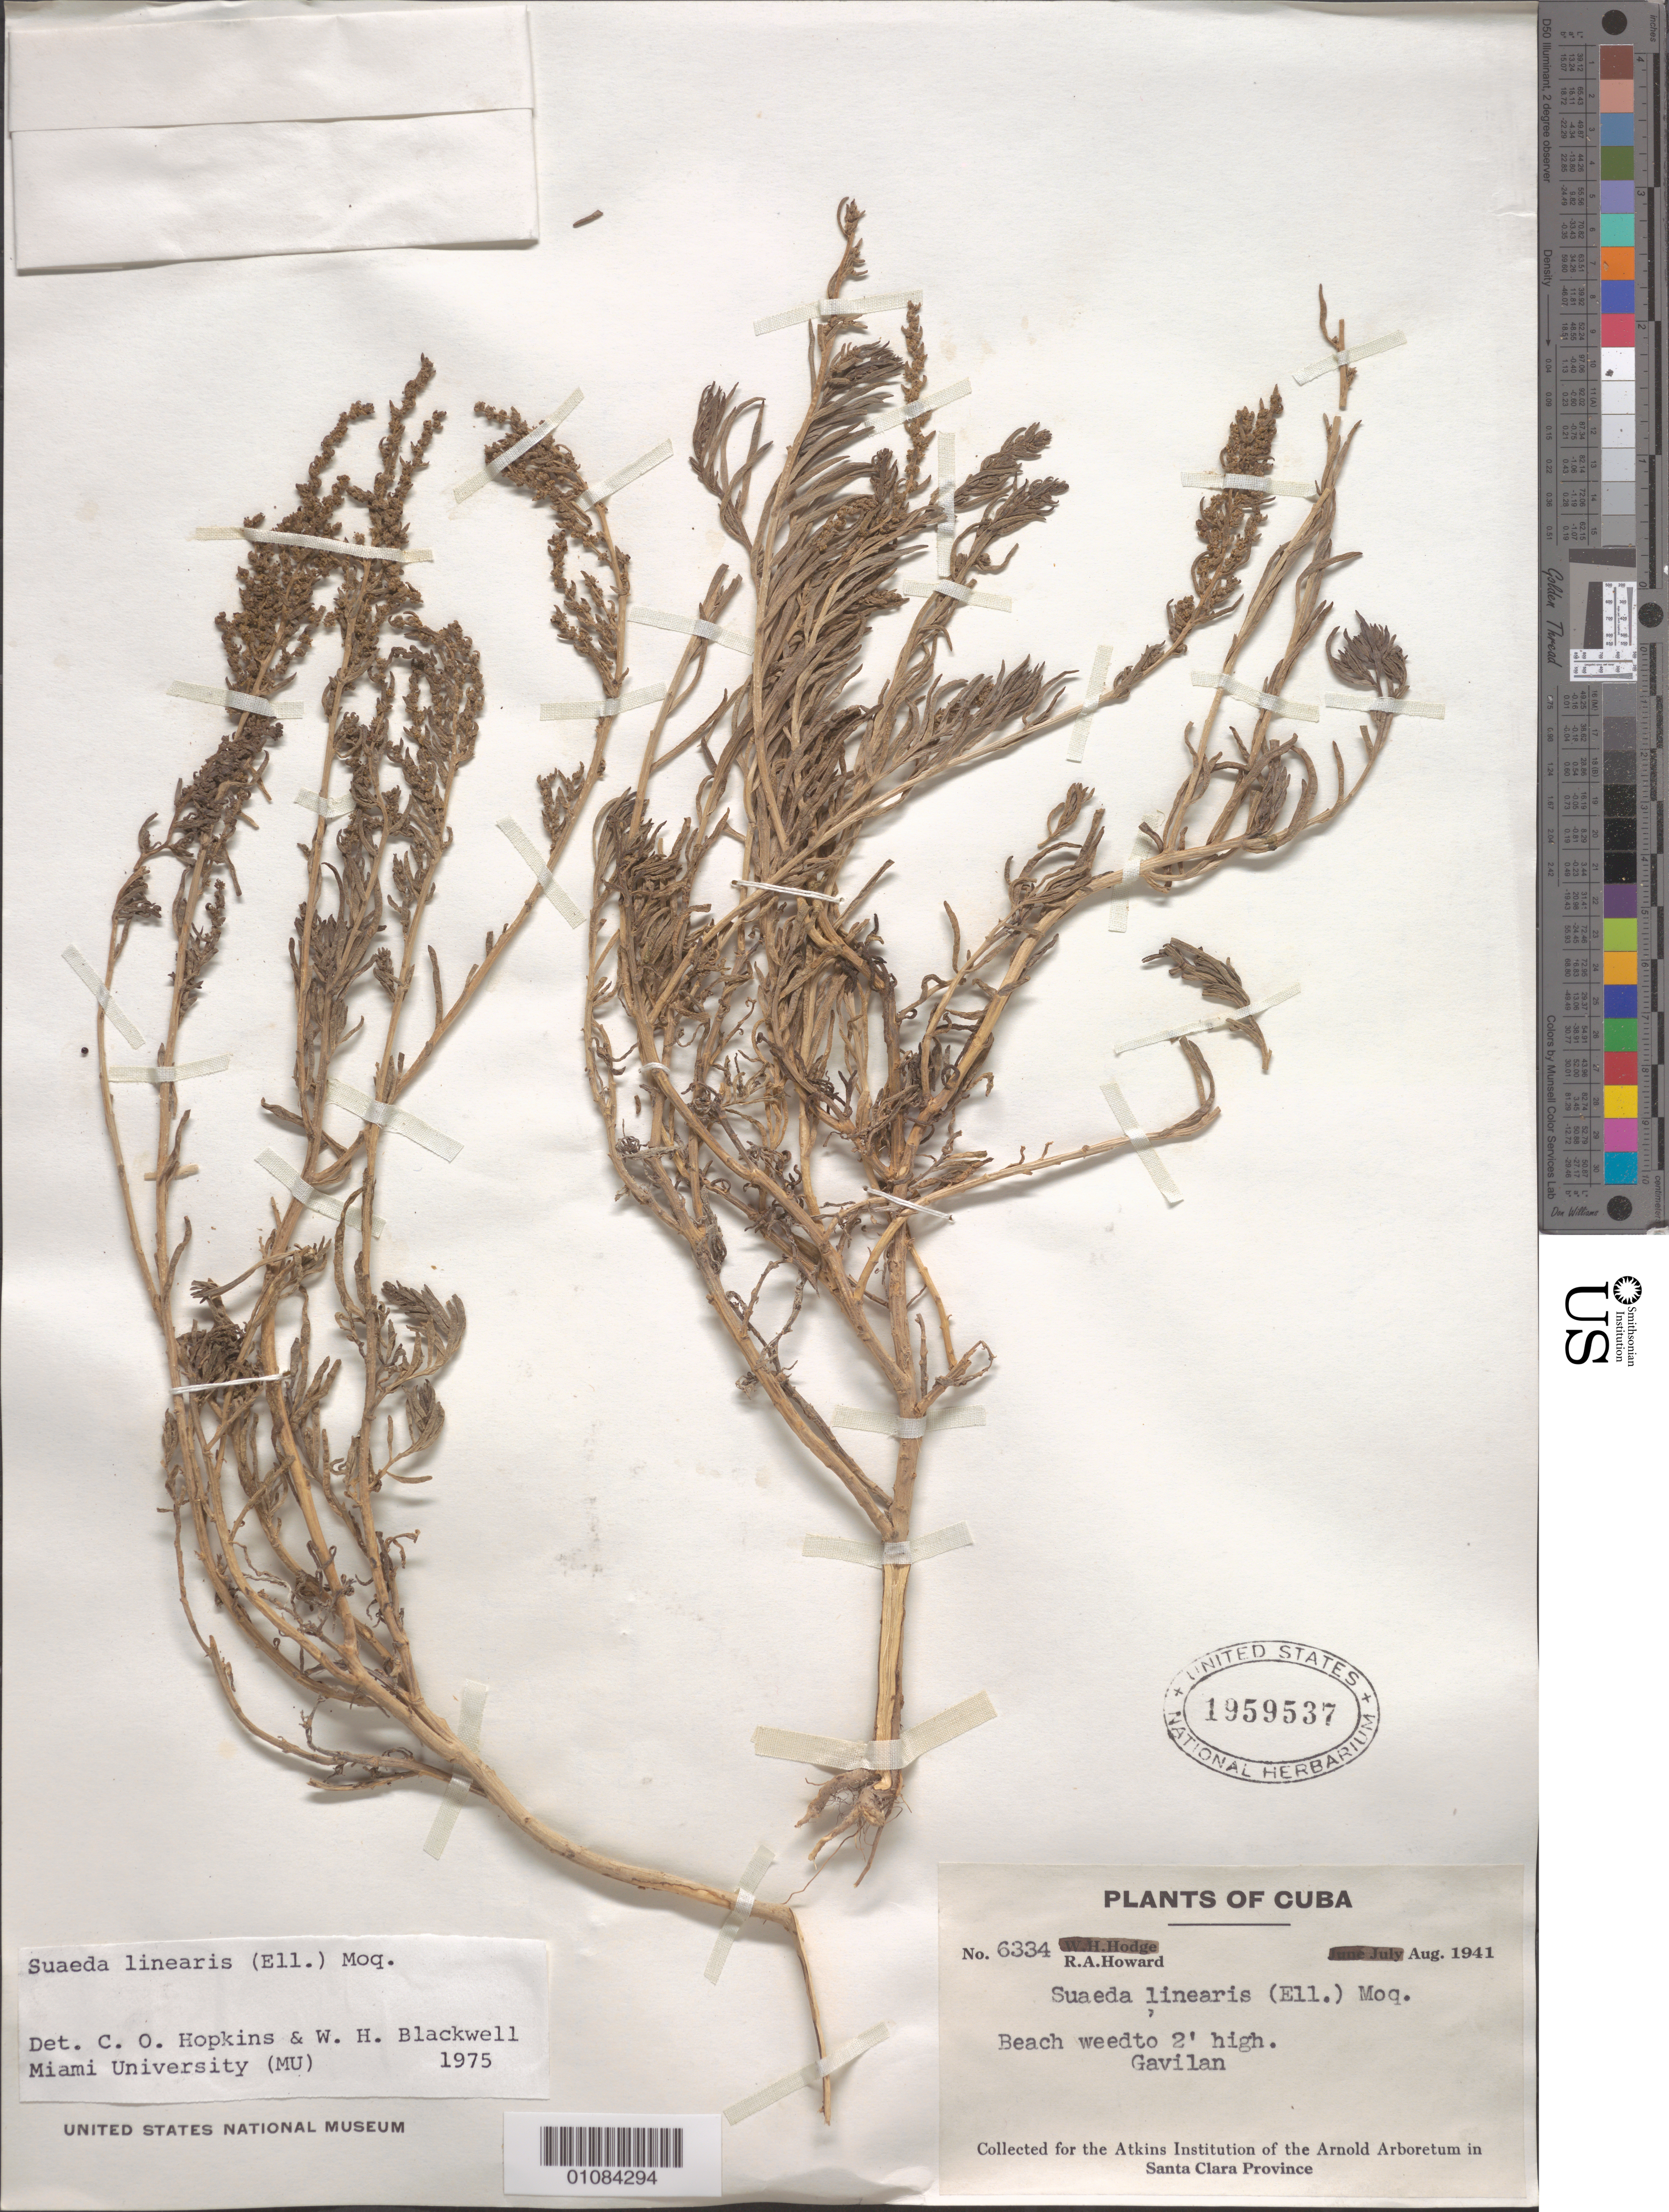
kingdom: Plantae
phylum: Tracheophyta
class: Magnoliopsida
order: Caryophyllales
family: Amaranthaceae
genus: Suaeda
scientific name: Suaeda linearis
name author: (Elliott) Moq.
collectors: R. A. Howard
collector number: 6334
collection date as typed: Aug 1941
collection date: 1941-08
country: Cuba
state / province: La Habana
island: Cuba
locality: Gavilan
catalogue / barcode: US 1959537